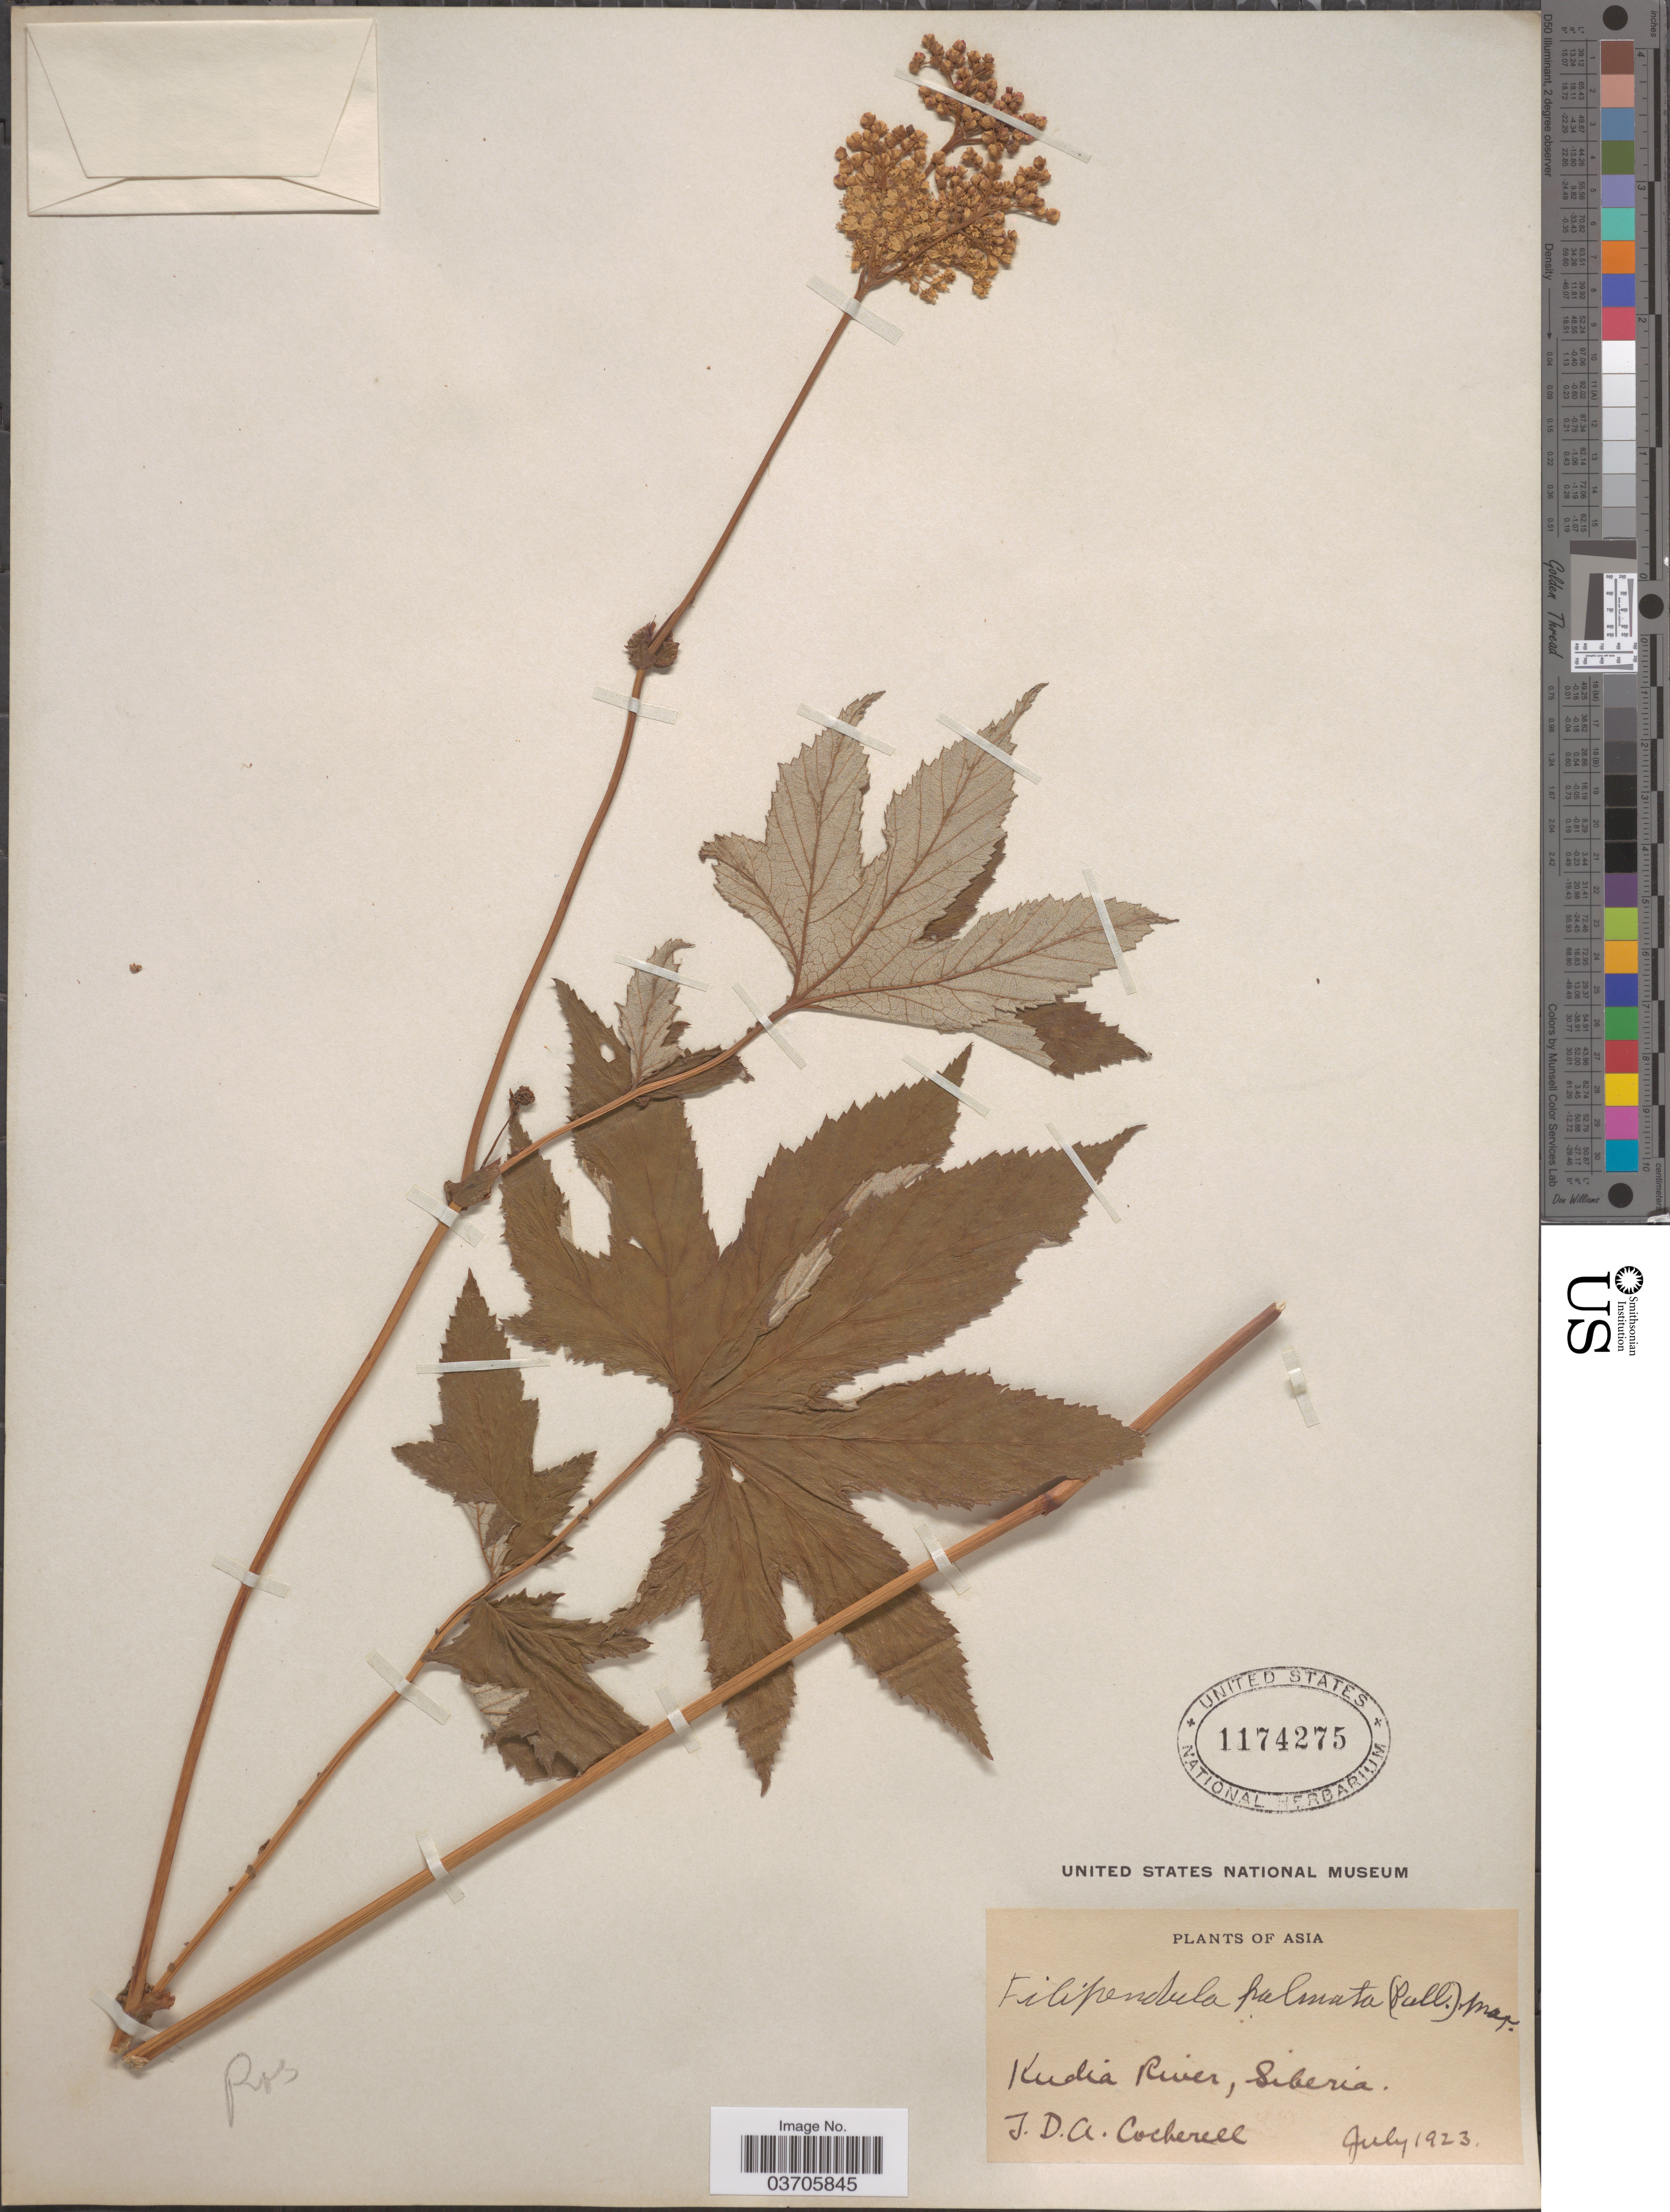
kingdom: Plantae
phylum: Tracheophyta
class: Magnoliopsida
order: Rosales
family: Rosaceae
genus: Filipendula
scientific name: Filipendula palmata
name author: Maxim.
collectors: T. Cockerell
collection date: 1923-07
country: Russian Federation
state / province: Primorsky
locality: Asia. Kudia River, Siberia.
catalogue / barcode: US 1174275